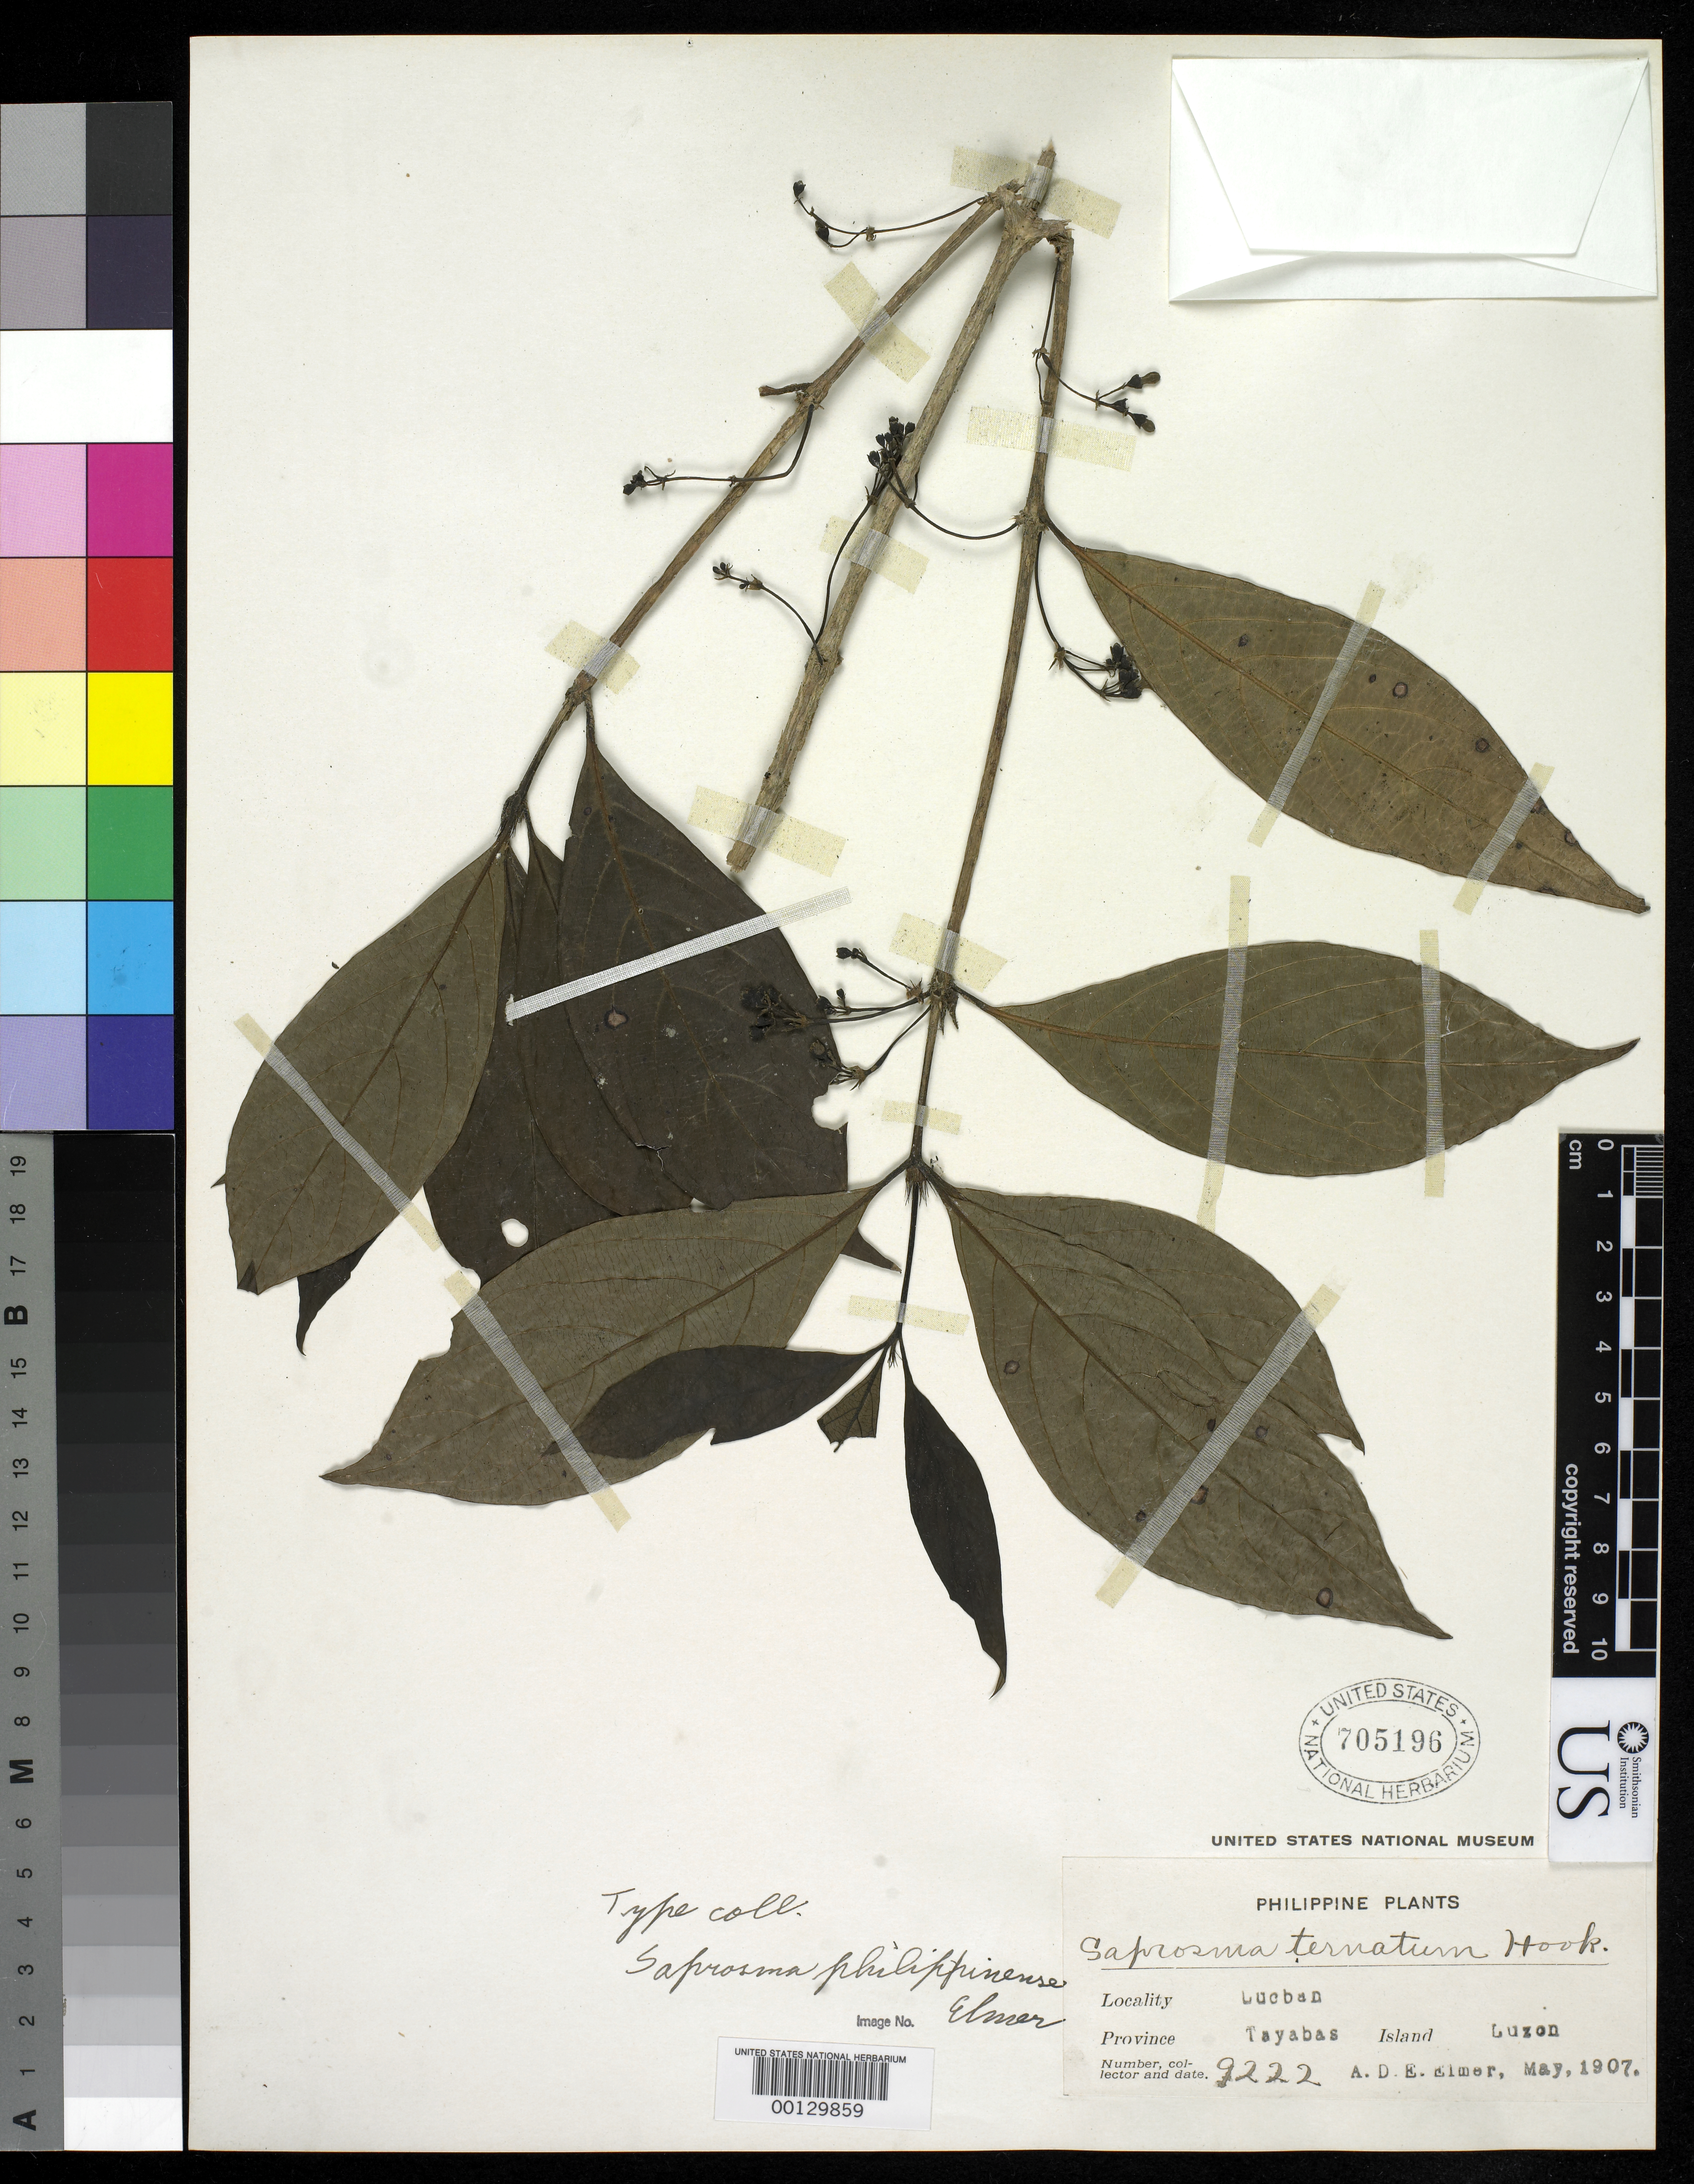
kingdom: Plantae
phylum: Tracheophyta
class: Magnoliopsida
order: Gentianales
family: Rubiaceae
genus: Saprosma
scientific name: Saprosma philippinense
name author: Elmer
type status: Isotype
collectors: A. D. E. Elmer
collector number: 9222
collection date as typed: May 1907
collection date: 1907-05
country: Philippines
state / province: Calabarzon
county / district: Quezon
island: Luzon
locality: Lucban, Province of Tayabas, Luzon.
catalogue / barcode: US 705196